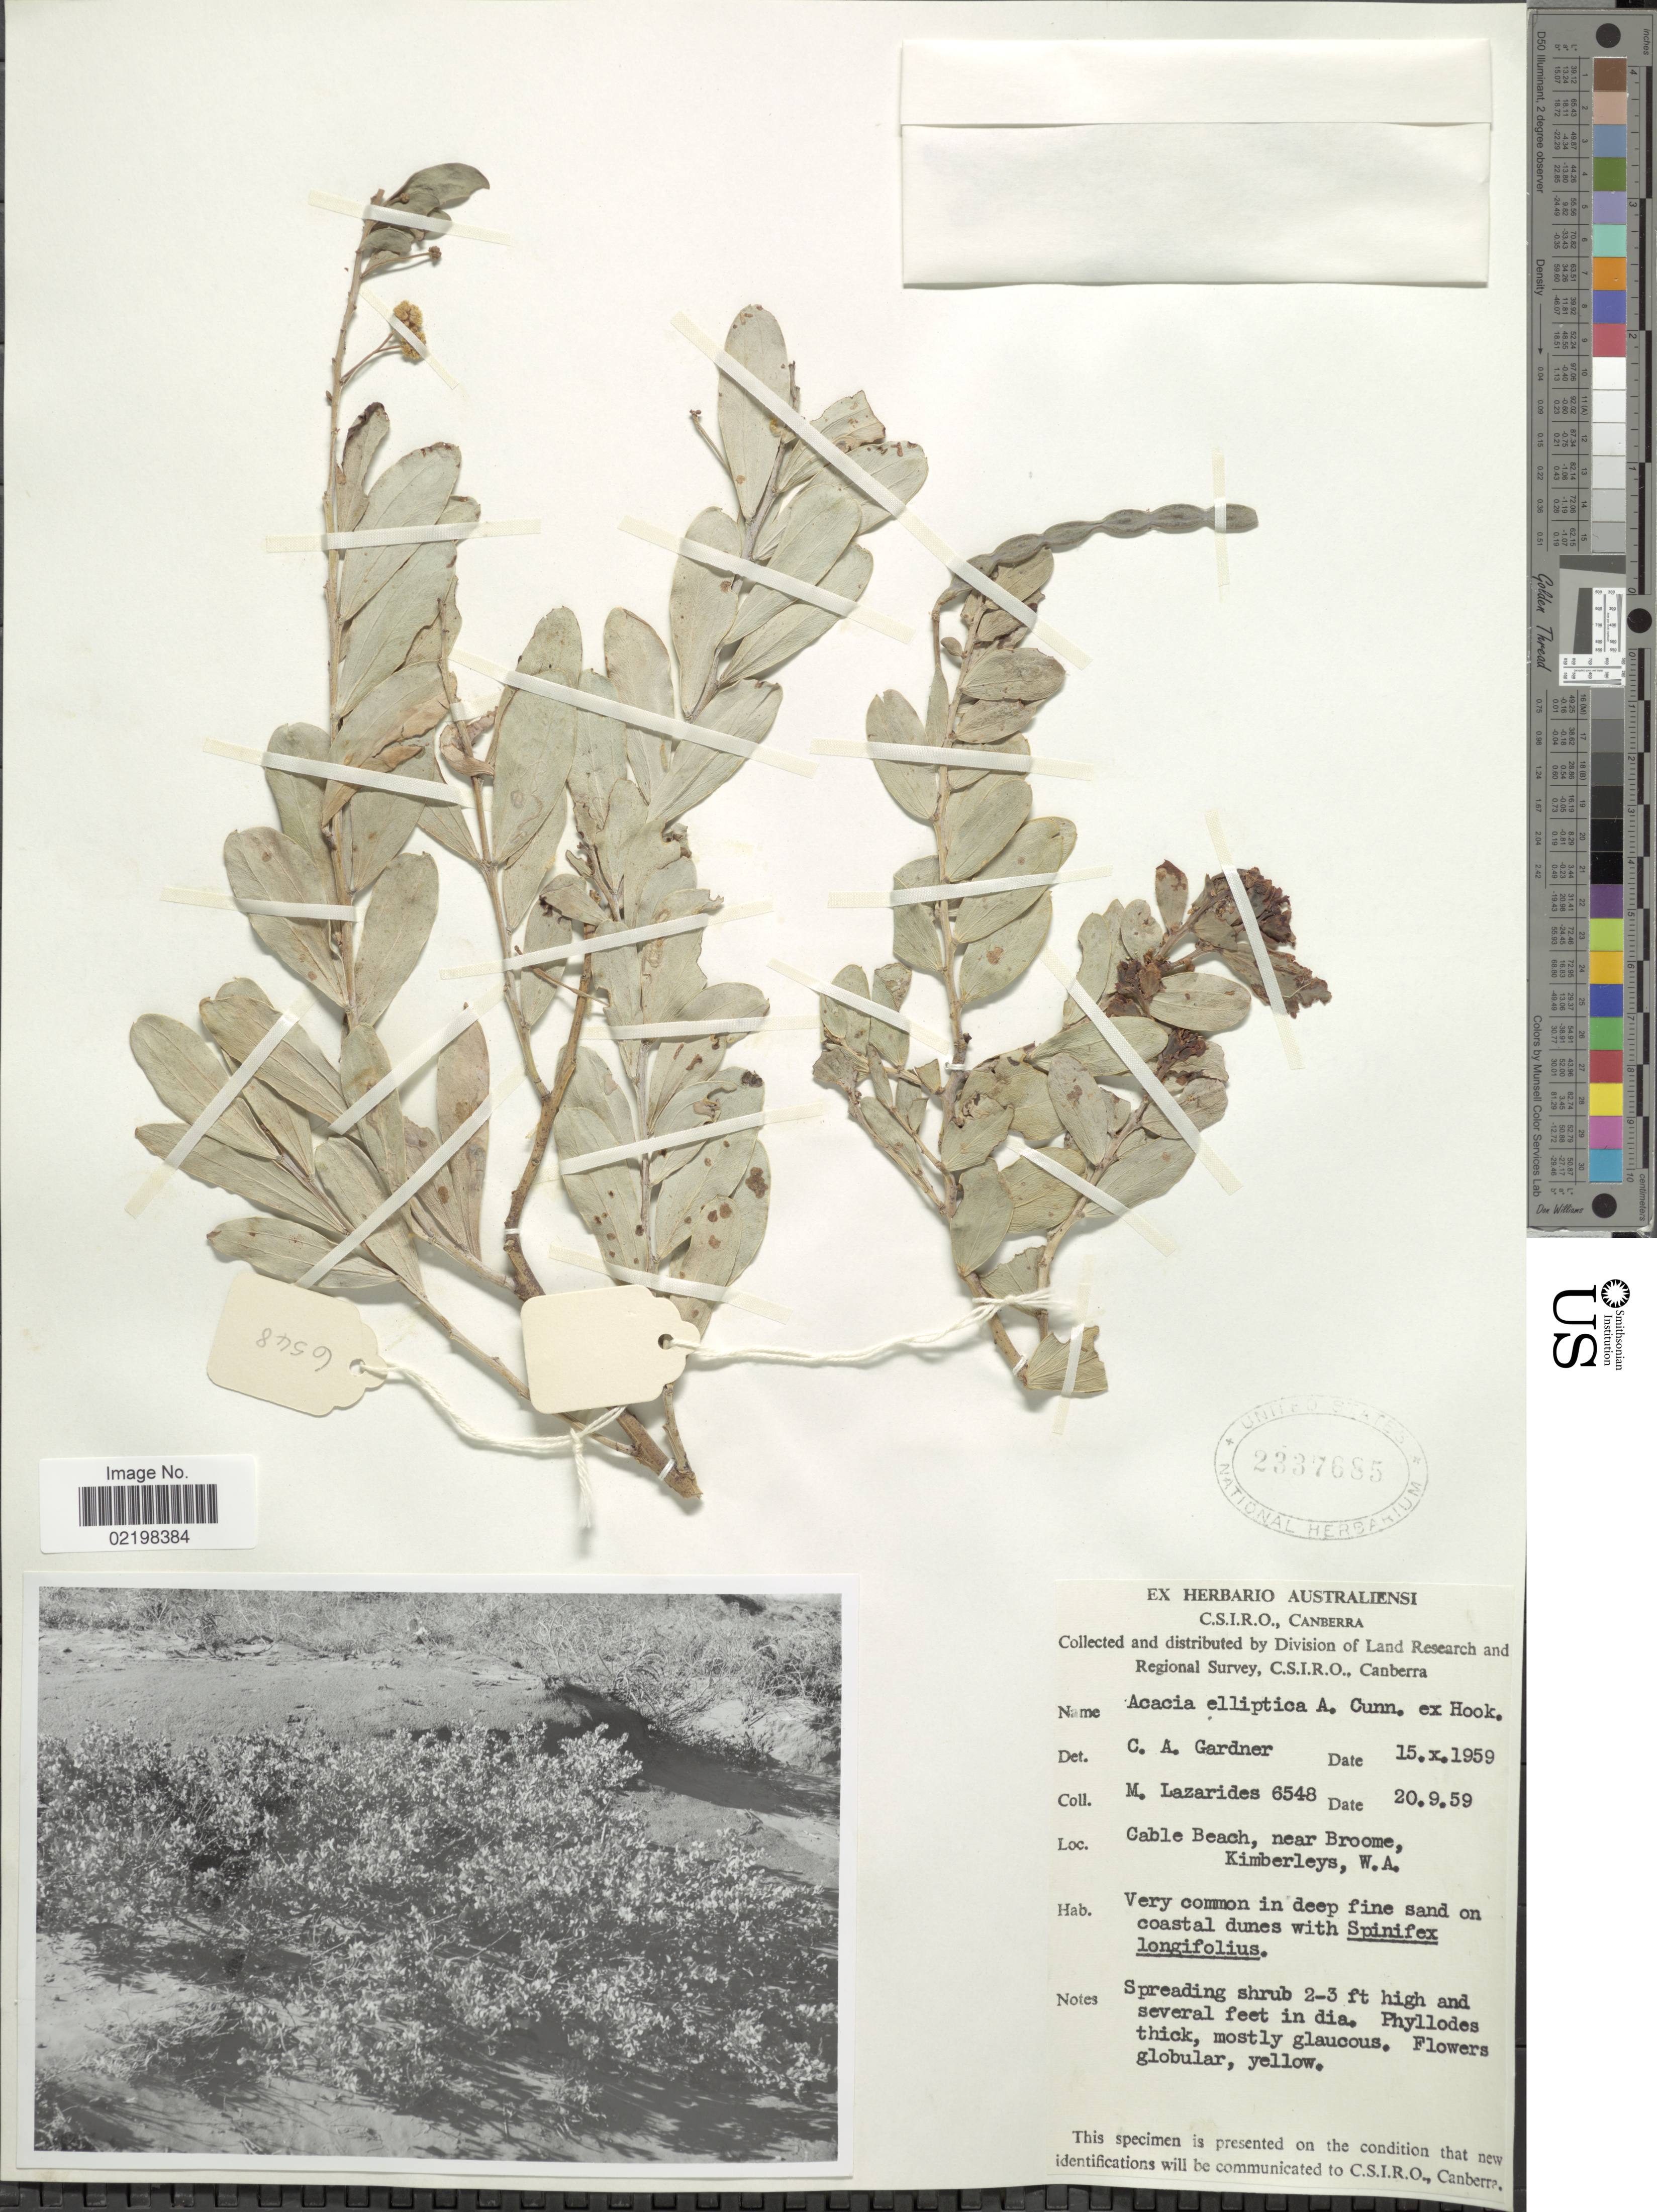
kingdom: Plantae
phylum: Tracheophyta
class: Magnoliopsida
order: Fabales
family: Fabaceae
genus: Acacia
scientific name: Acacia elliptica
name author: Benth.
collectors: M. Lazarides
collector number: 6548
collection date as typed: Transcribed d/m/y: 20/9/59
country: Australia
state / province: Western Australia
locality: Cable beach, near Broome, Kimberleys, W.A.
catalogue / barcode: US 2337685